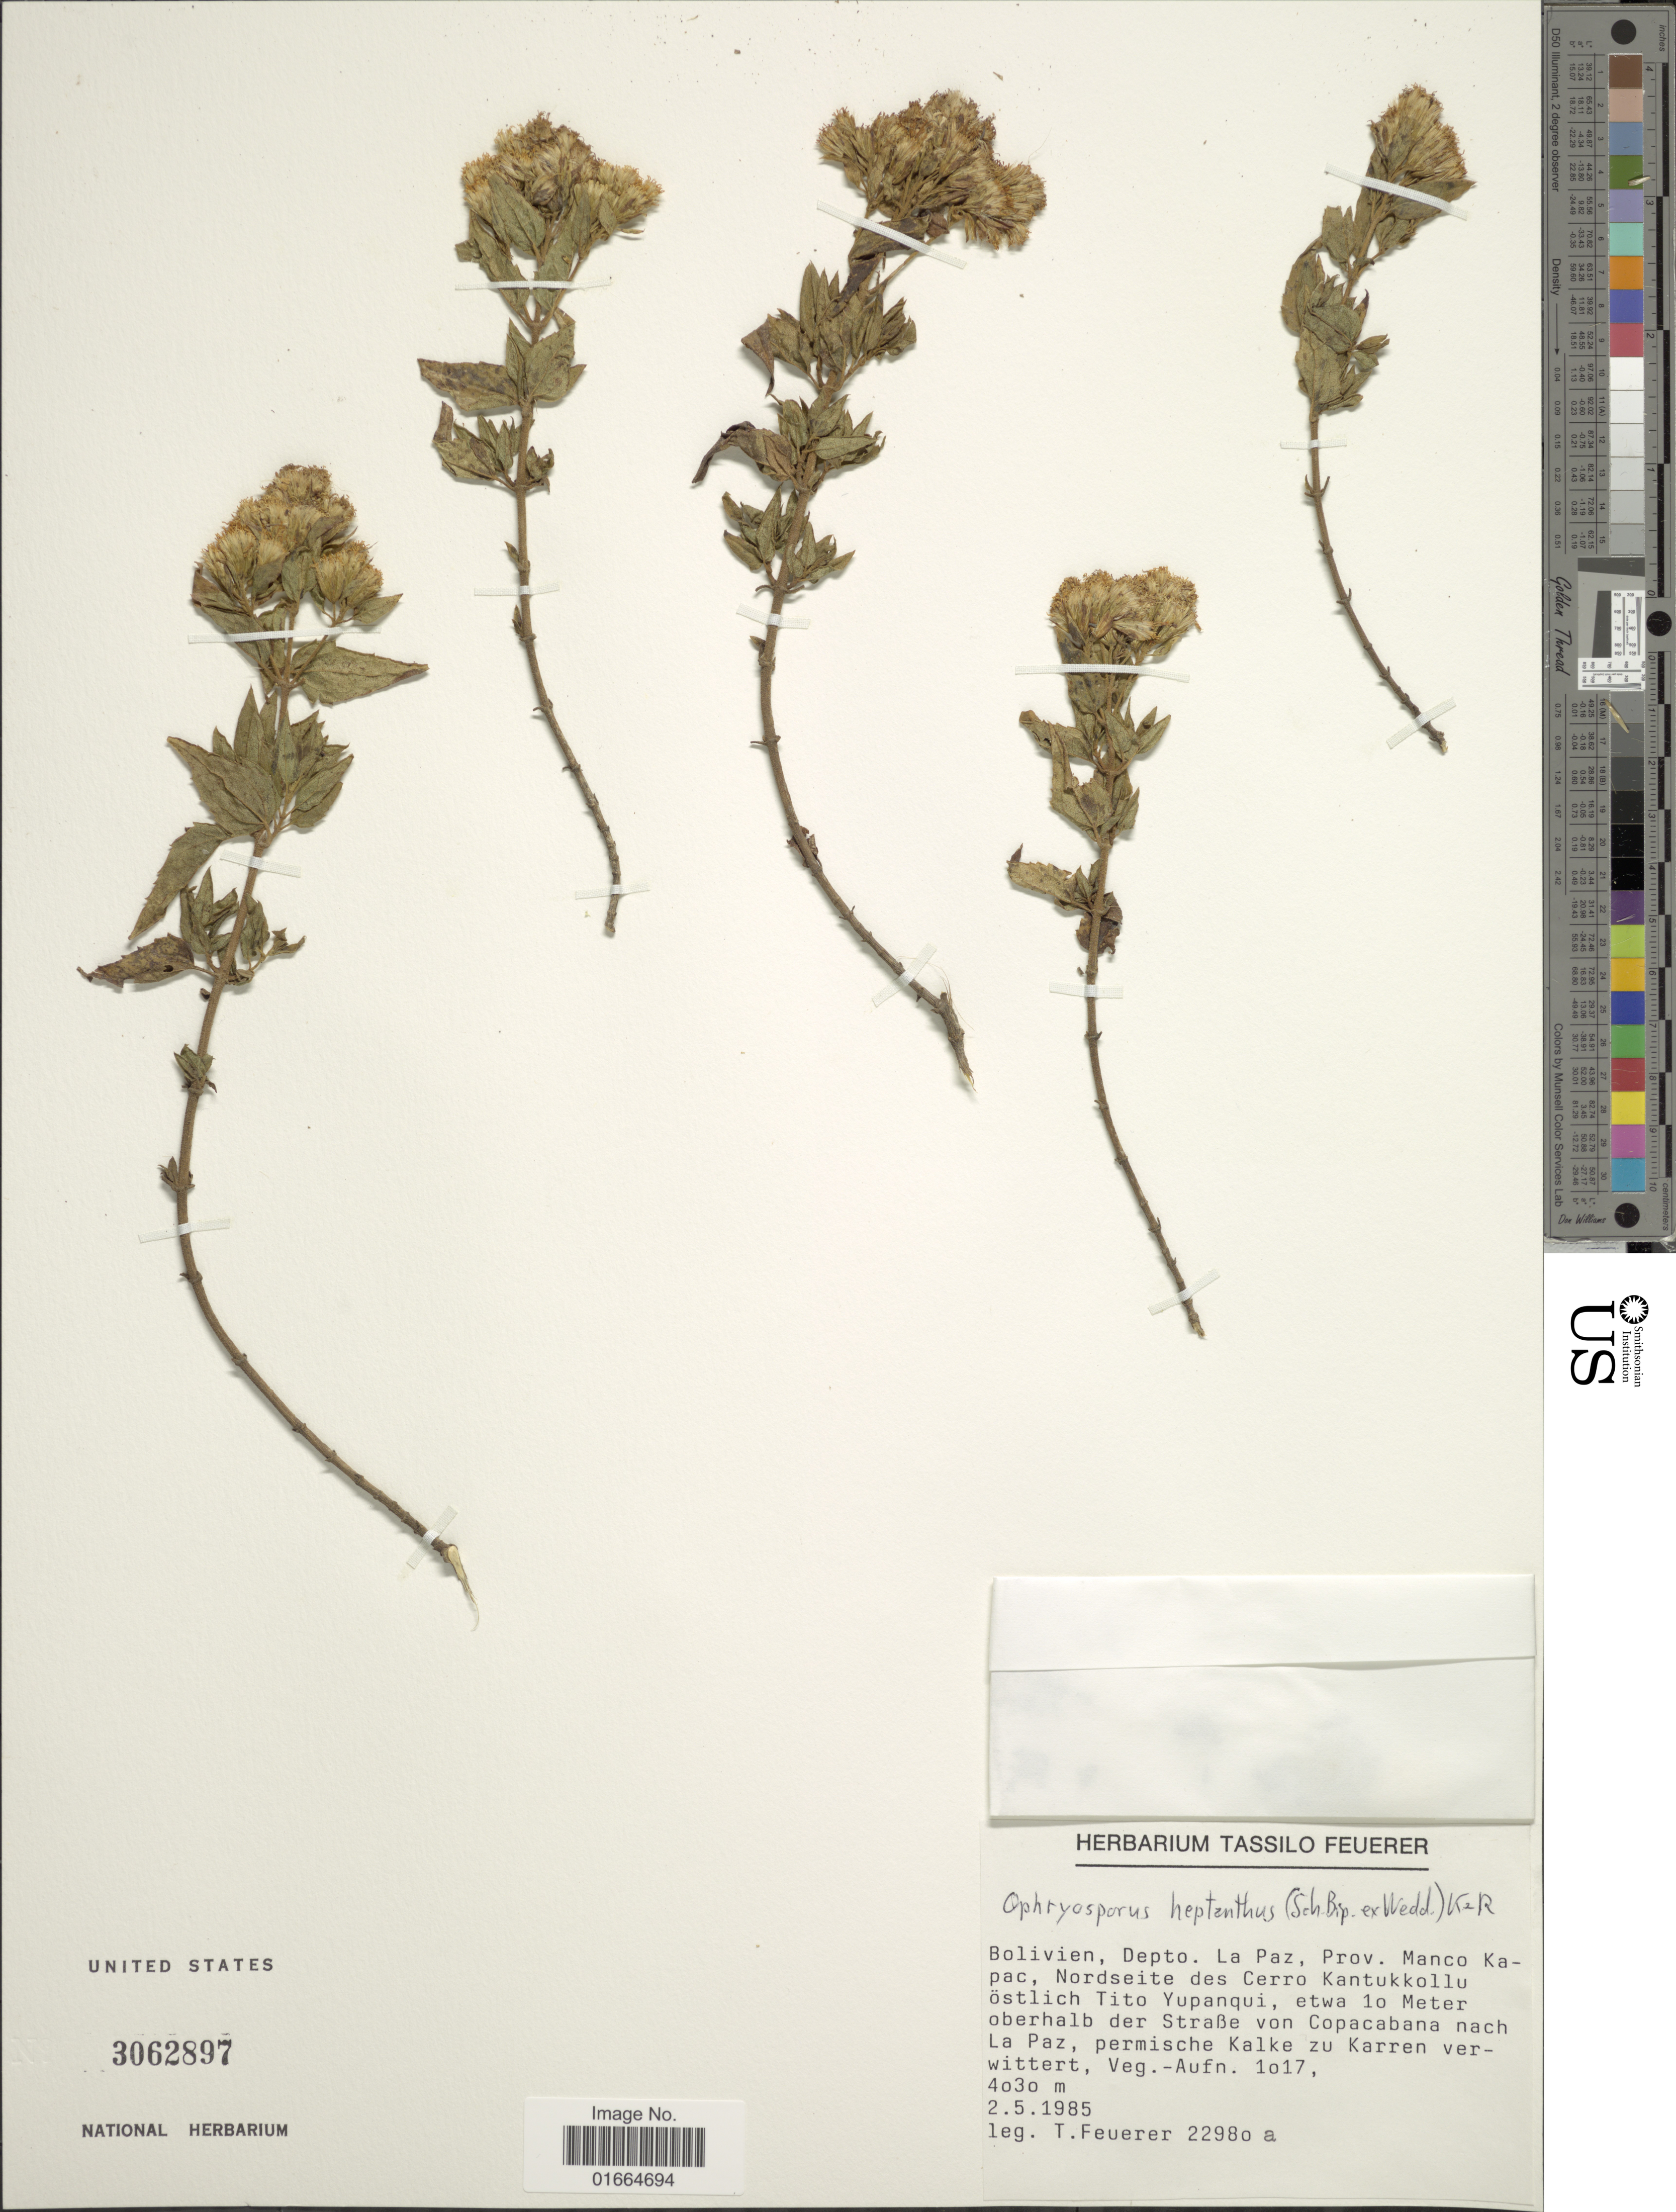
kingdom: Plantae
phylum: Tracheophyta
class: Magnoliopsida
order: Asterales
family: Asteraceae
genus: Ophryosporus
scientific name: Ophryosporus heptanthus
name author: (Sch. Bip. ex Wedd.) R.M. King & H. Rob.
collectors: T. Feuerer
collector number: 22980a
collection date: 1985-05-02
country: Bolivia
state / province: La Paz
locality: Bolivien, Depto. La Paz, Prov. Manco Kapac, Nordeiste des Cerro Kantukkollu ostlich Tito Yupanqui, etwa 10 meter oberhalb der strasse von Copacabana nach La Paz, permische, Kalke zu Karren verwittert, Veg. - Aufn. 1017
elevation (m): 4030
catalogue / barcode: US 3062897